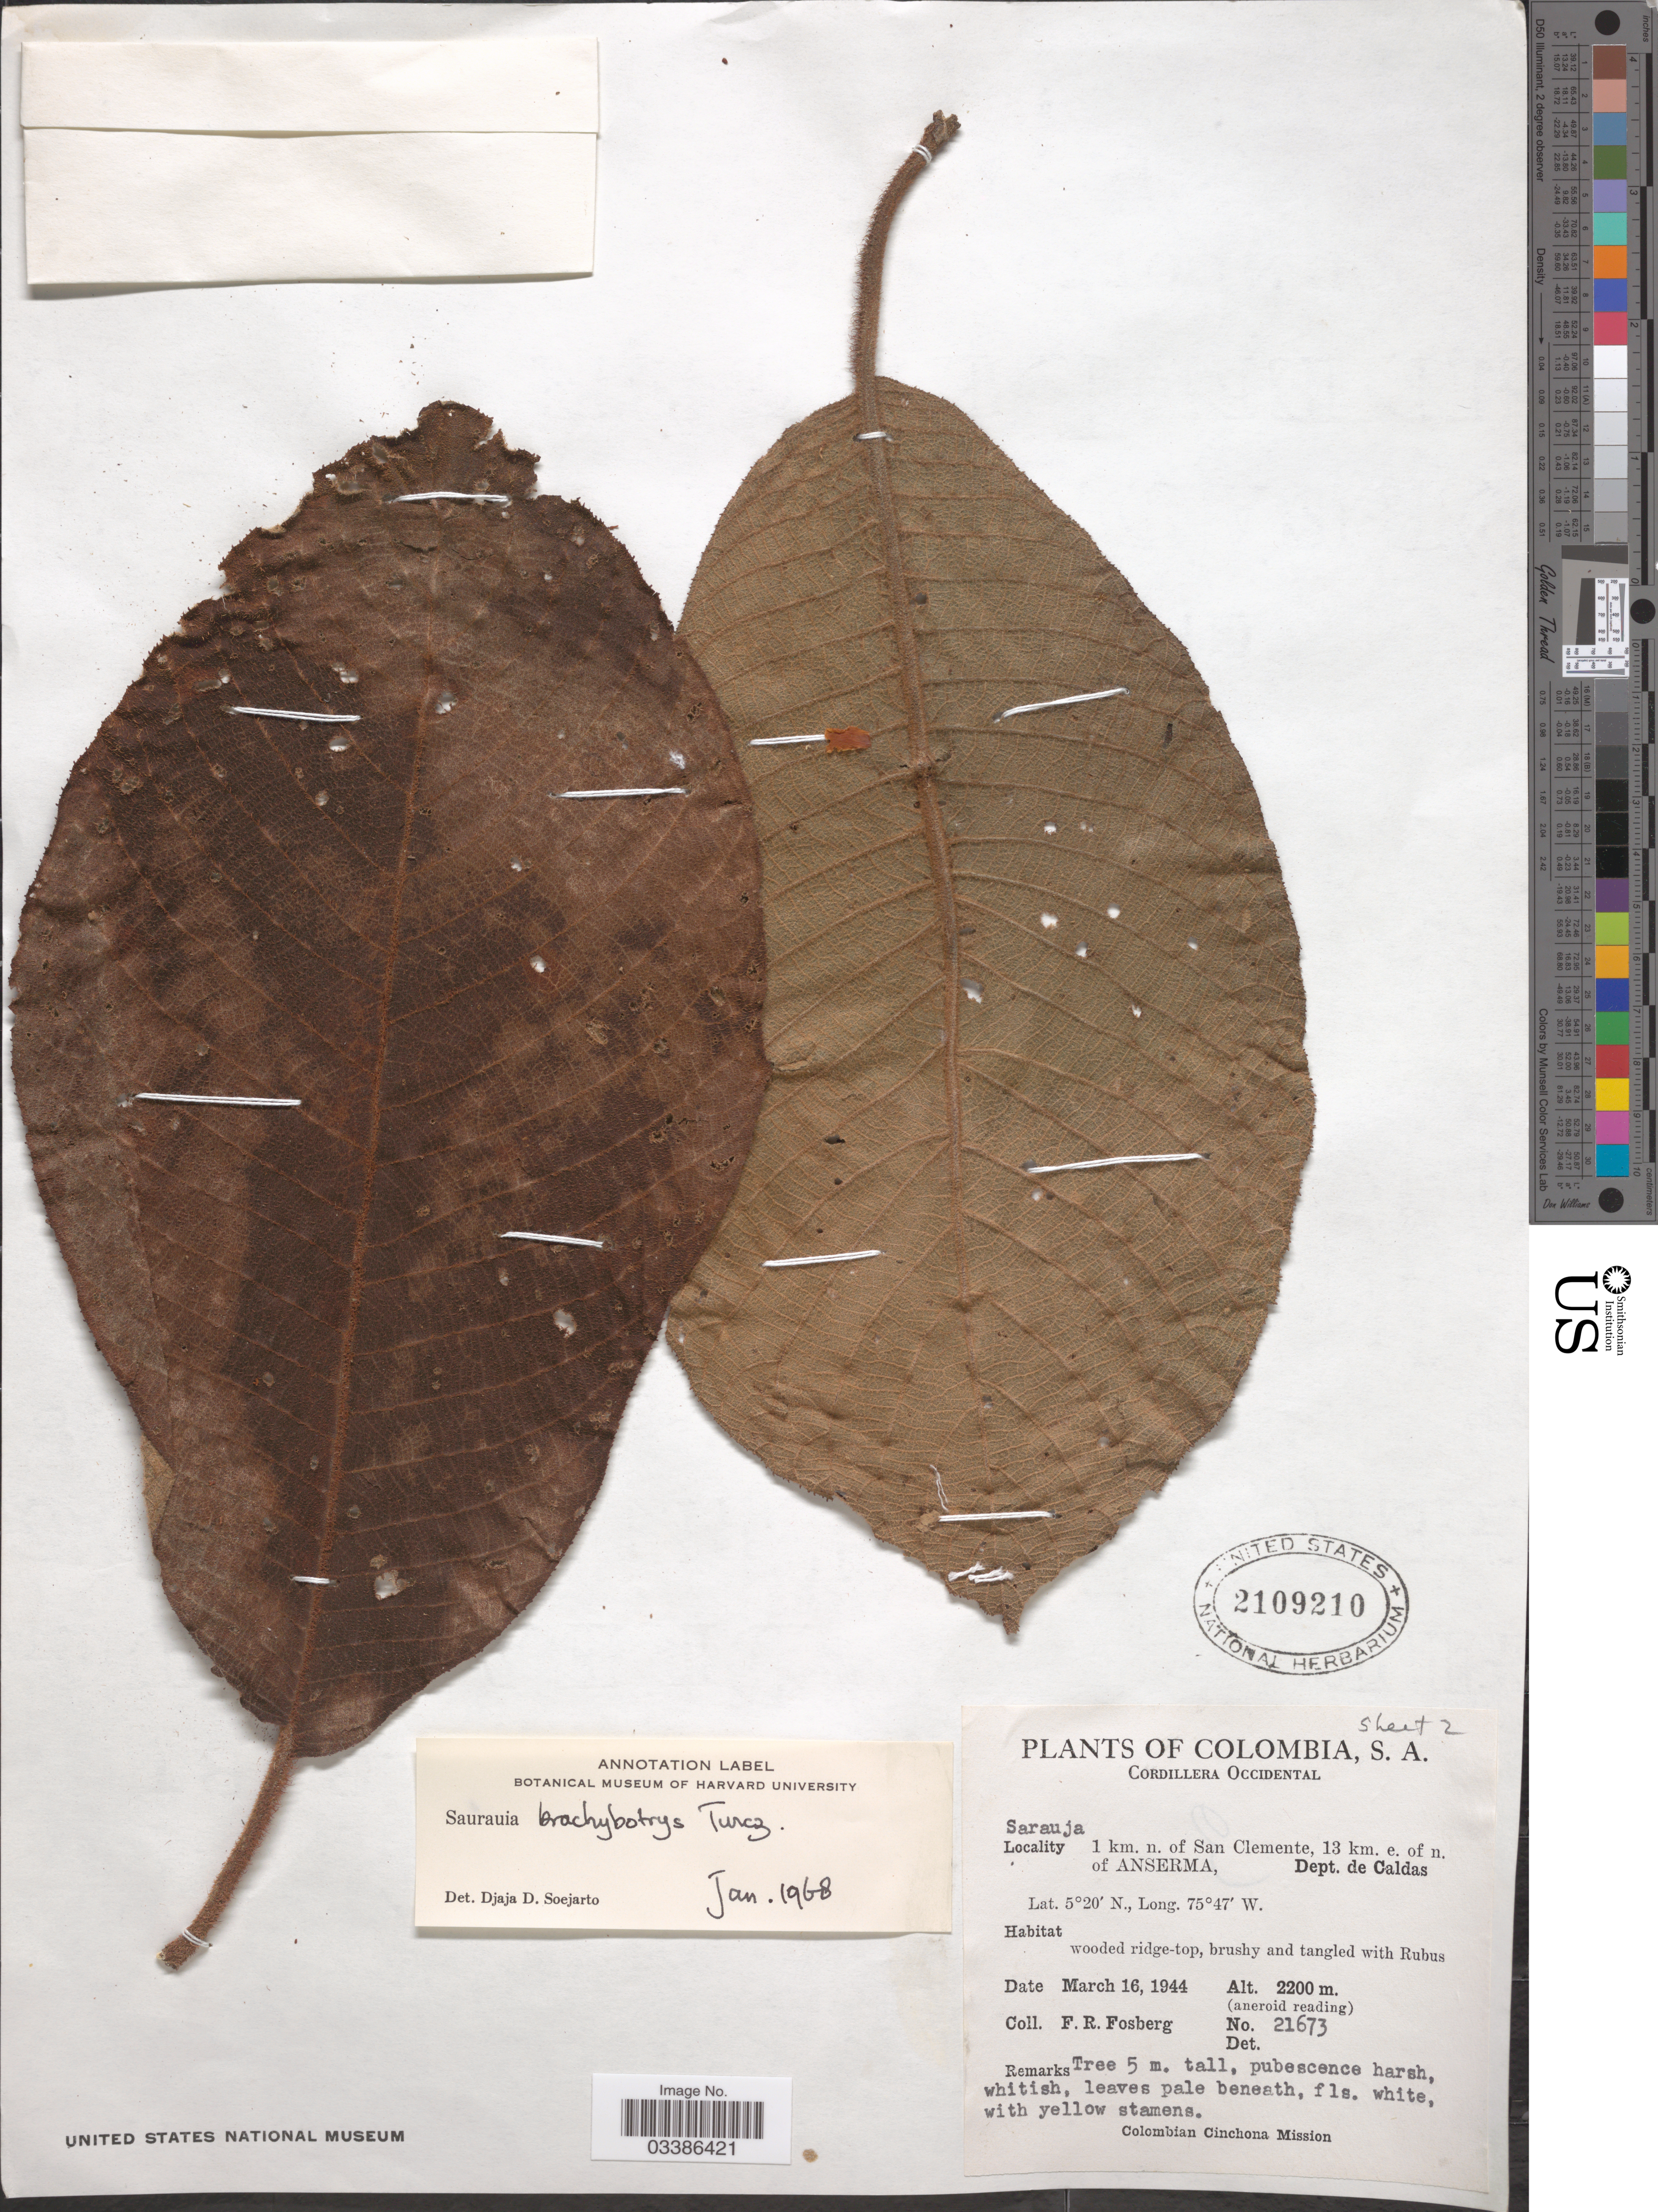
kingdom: Plantae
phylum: Tracheophyta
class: Magnoliopsida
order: Ericales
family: Actinidiaceae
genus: Saurauia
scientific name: Saurauia brachybotrys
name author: Turcz.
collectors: F. R. Fosberg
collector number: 21673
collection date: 1944-03-16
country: Colombia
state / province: Caldas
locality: Cordillera Occidental. 1 km. n. of San Clemente, 13 km. e. of n. of Anserma, Dept. de Caldas.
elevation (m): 2200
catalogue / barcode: US 2109210